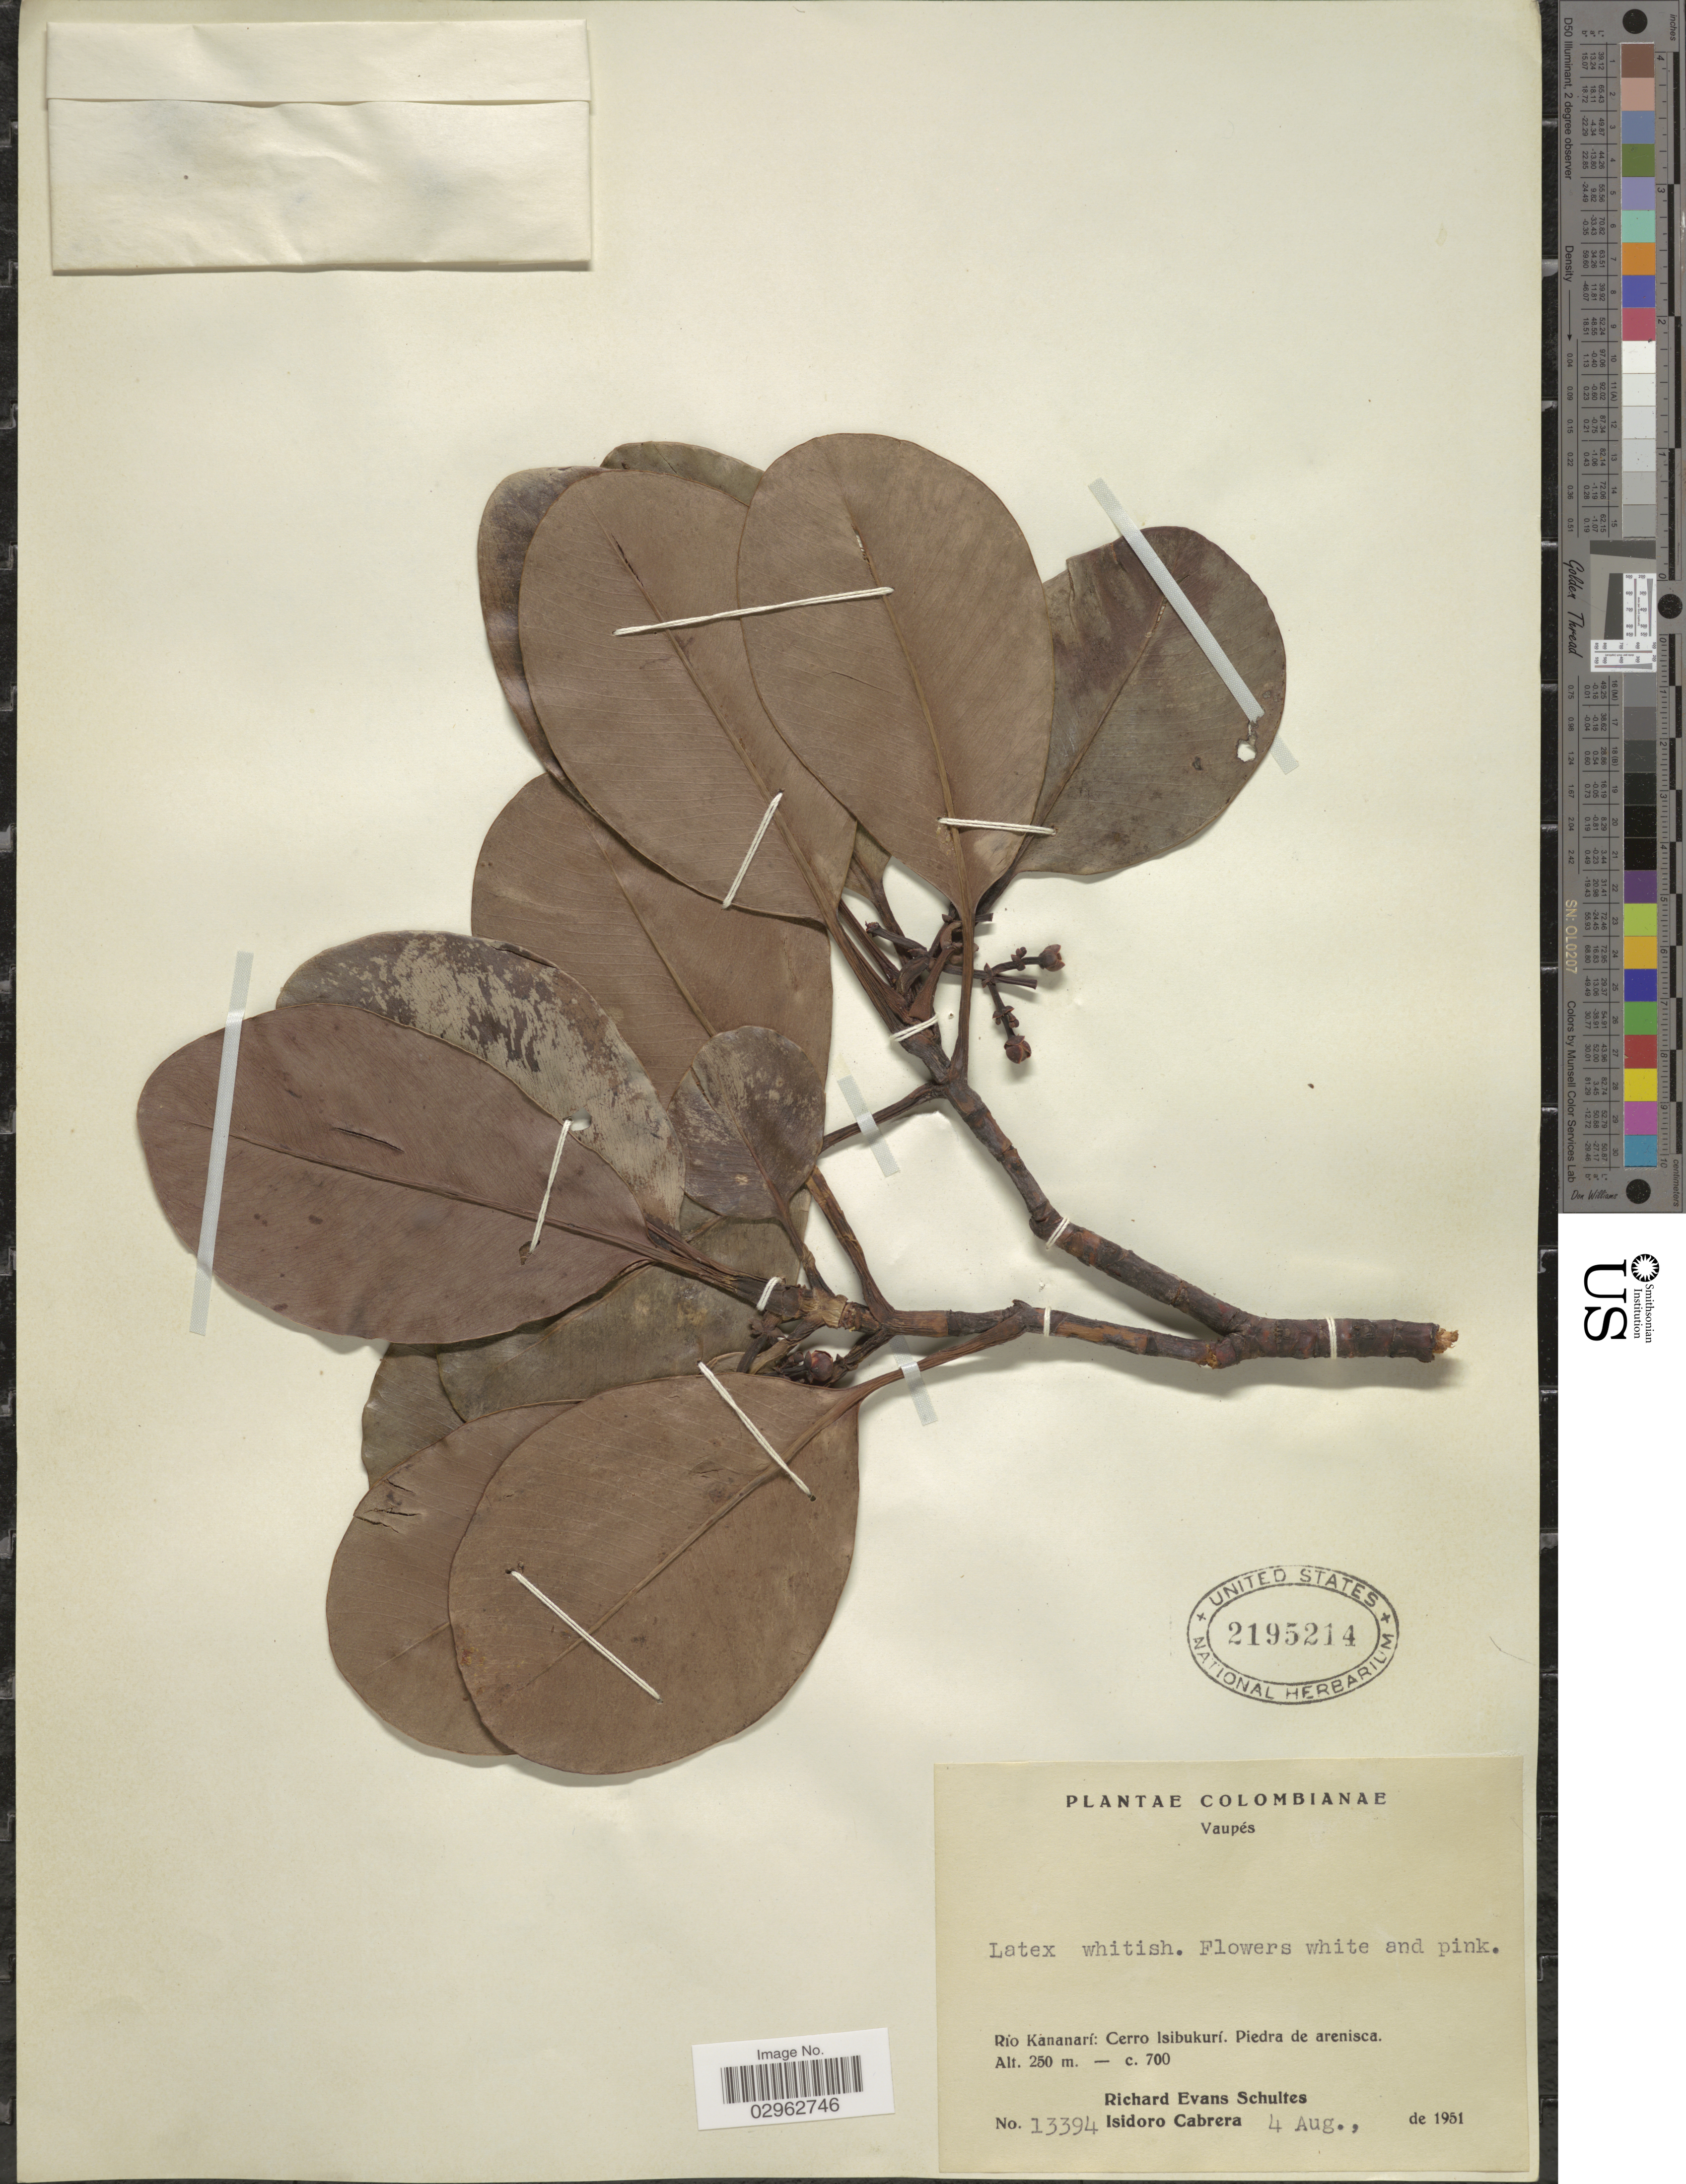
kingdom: Plantae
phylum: Tracheophyta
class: Magnoliopsida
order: Malpighiales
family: Clusiaceae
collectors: R. E. Schultes & I. Cabrera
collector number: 13394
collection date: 1951-08-04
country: Colombia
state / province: Vaupés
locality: Río Kananarí: Cerro Isibukurí, Piedra de arenisca, c. 700.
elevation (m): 250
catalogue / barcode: US 2195214